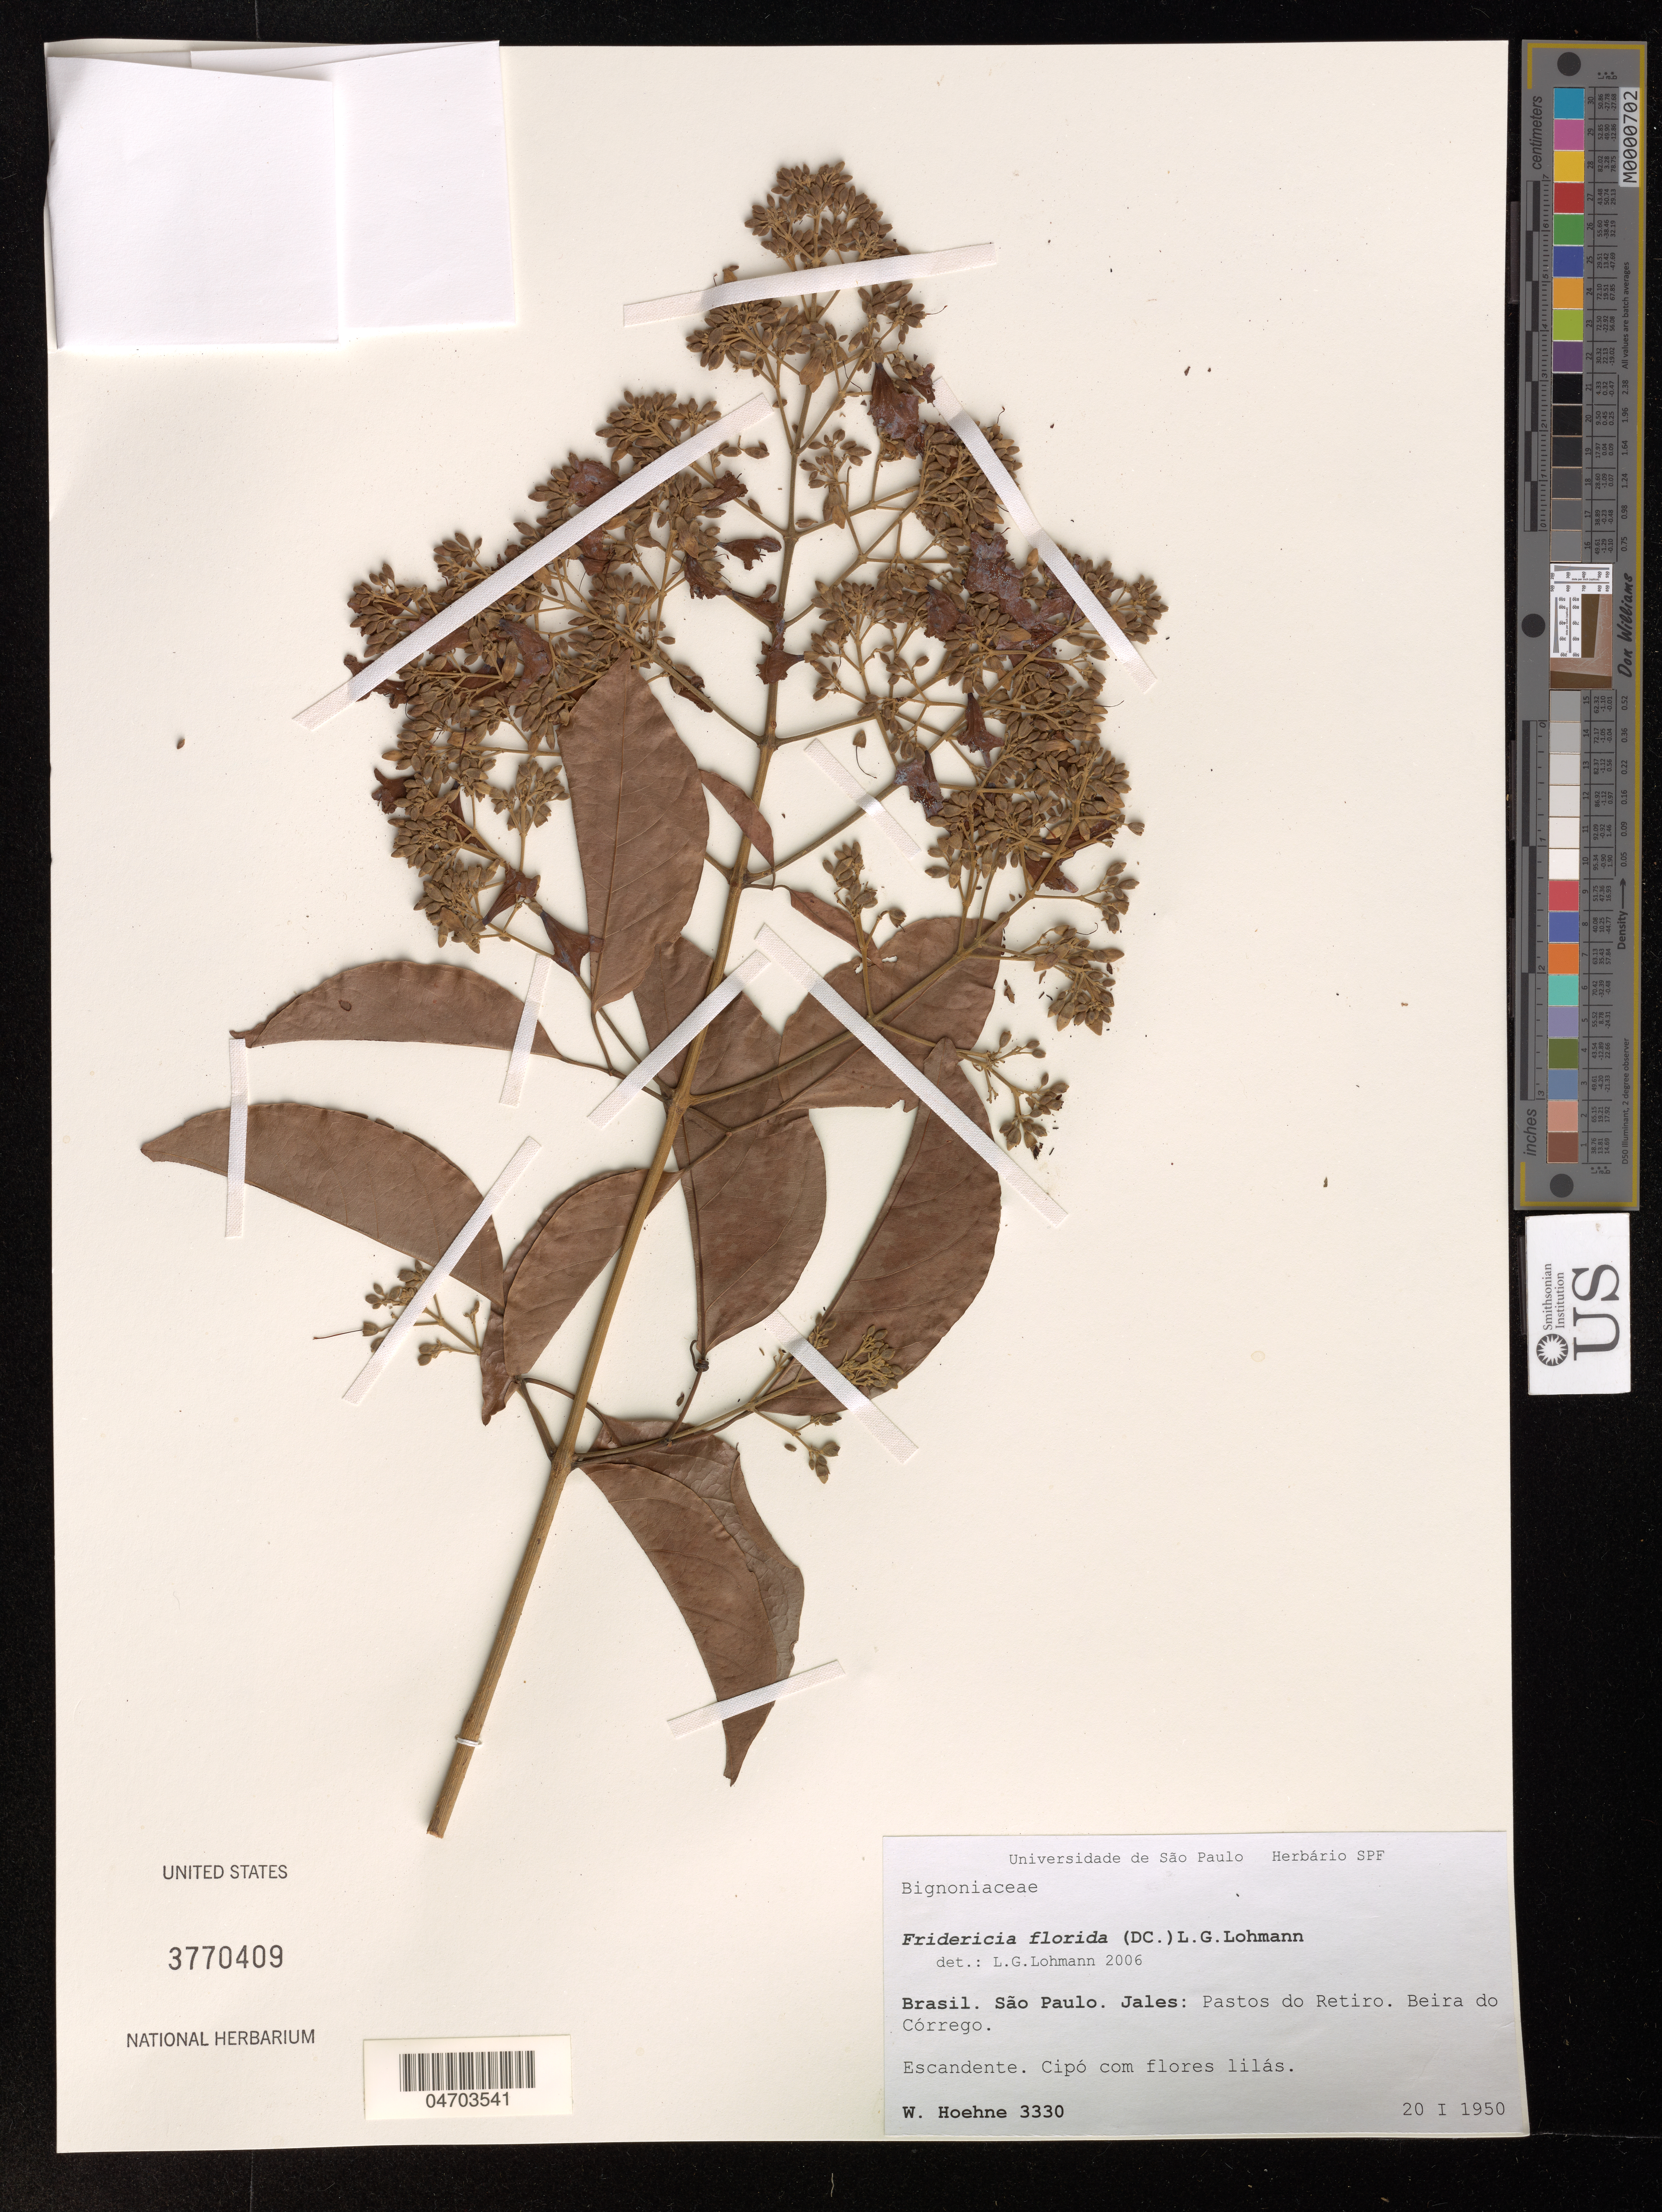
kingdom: Plantae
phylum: Tracheophyta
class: Magnoliopsida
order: Lamiales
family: Bignoniaceae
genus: Fridericia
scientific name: Fridericia florida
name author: (DC.) L.G. Lohmann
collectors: W. Hoehne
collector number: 3330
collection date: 1950-01-20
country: Brazil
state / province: São Paulo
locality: Jales: Pastos do Retiro.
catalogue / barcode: US 3770409